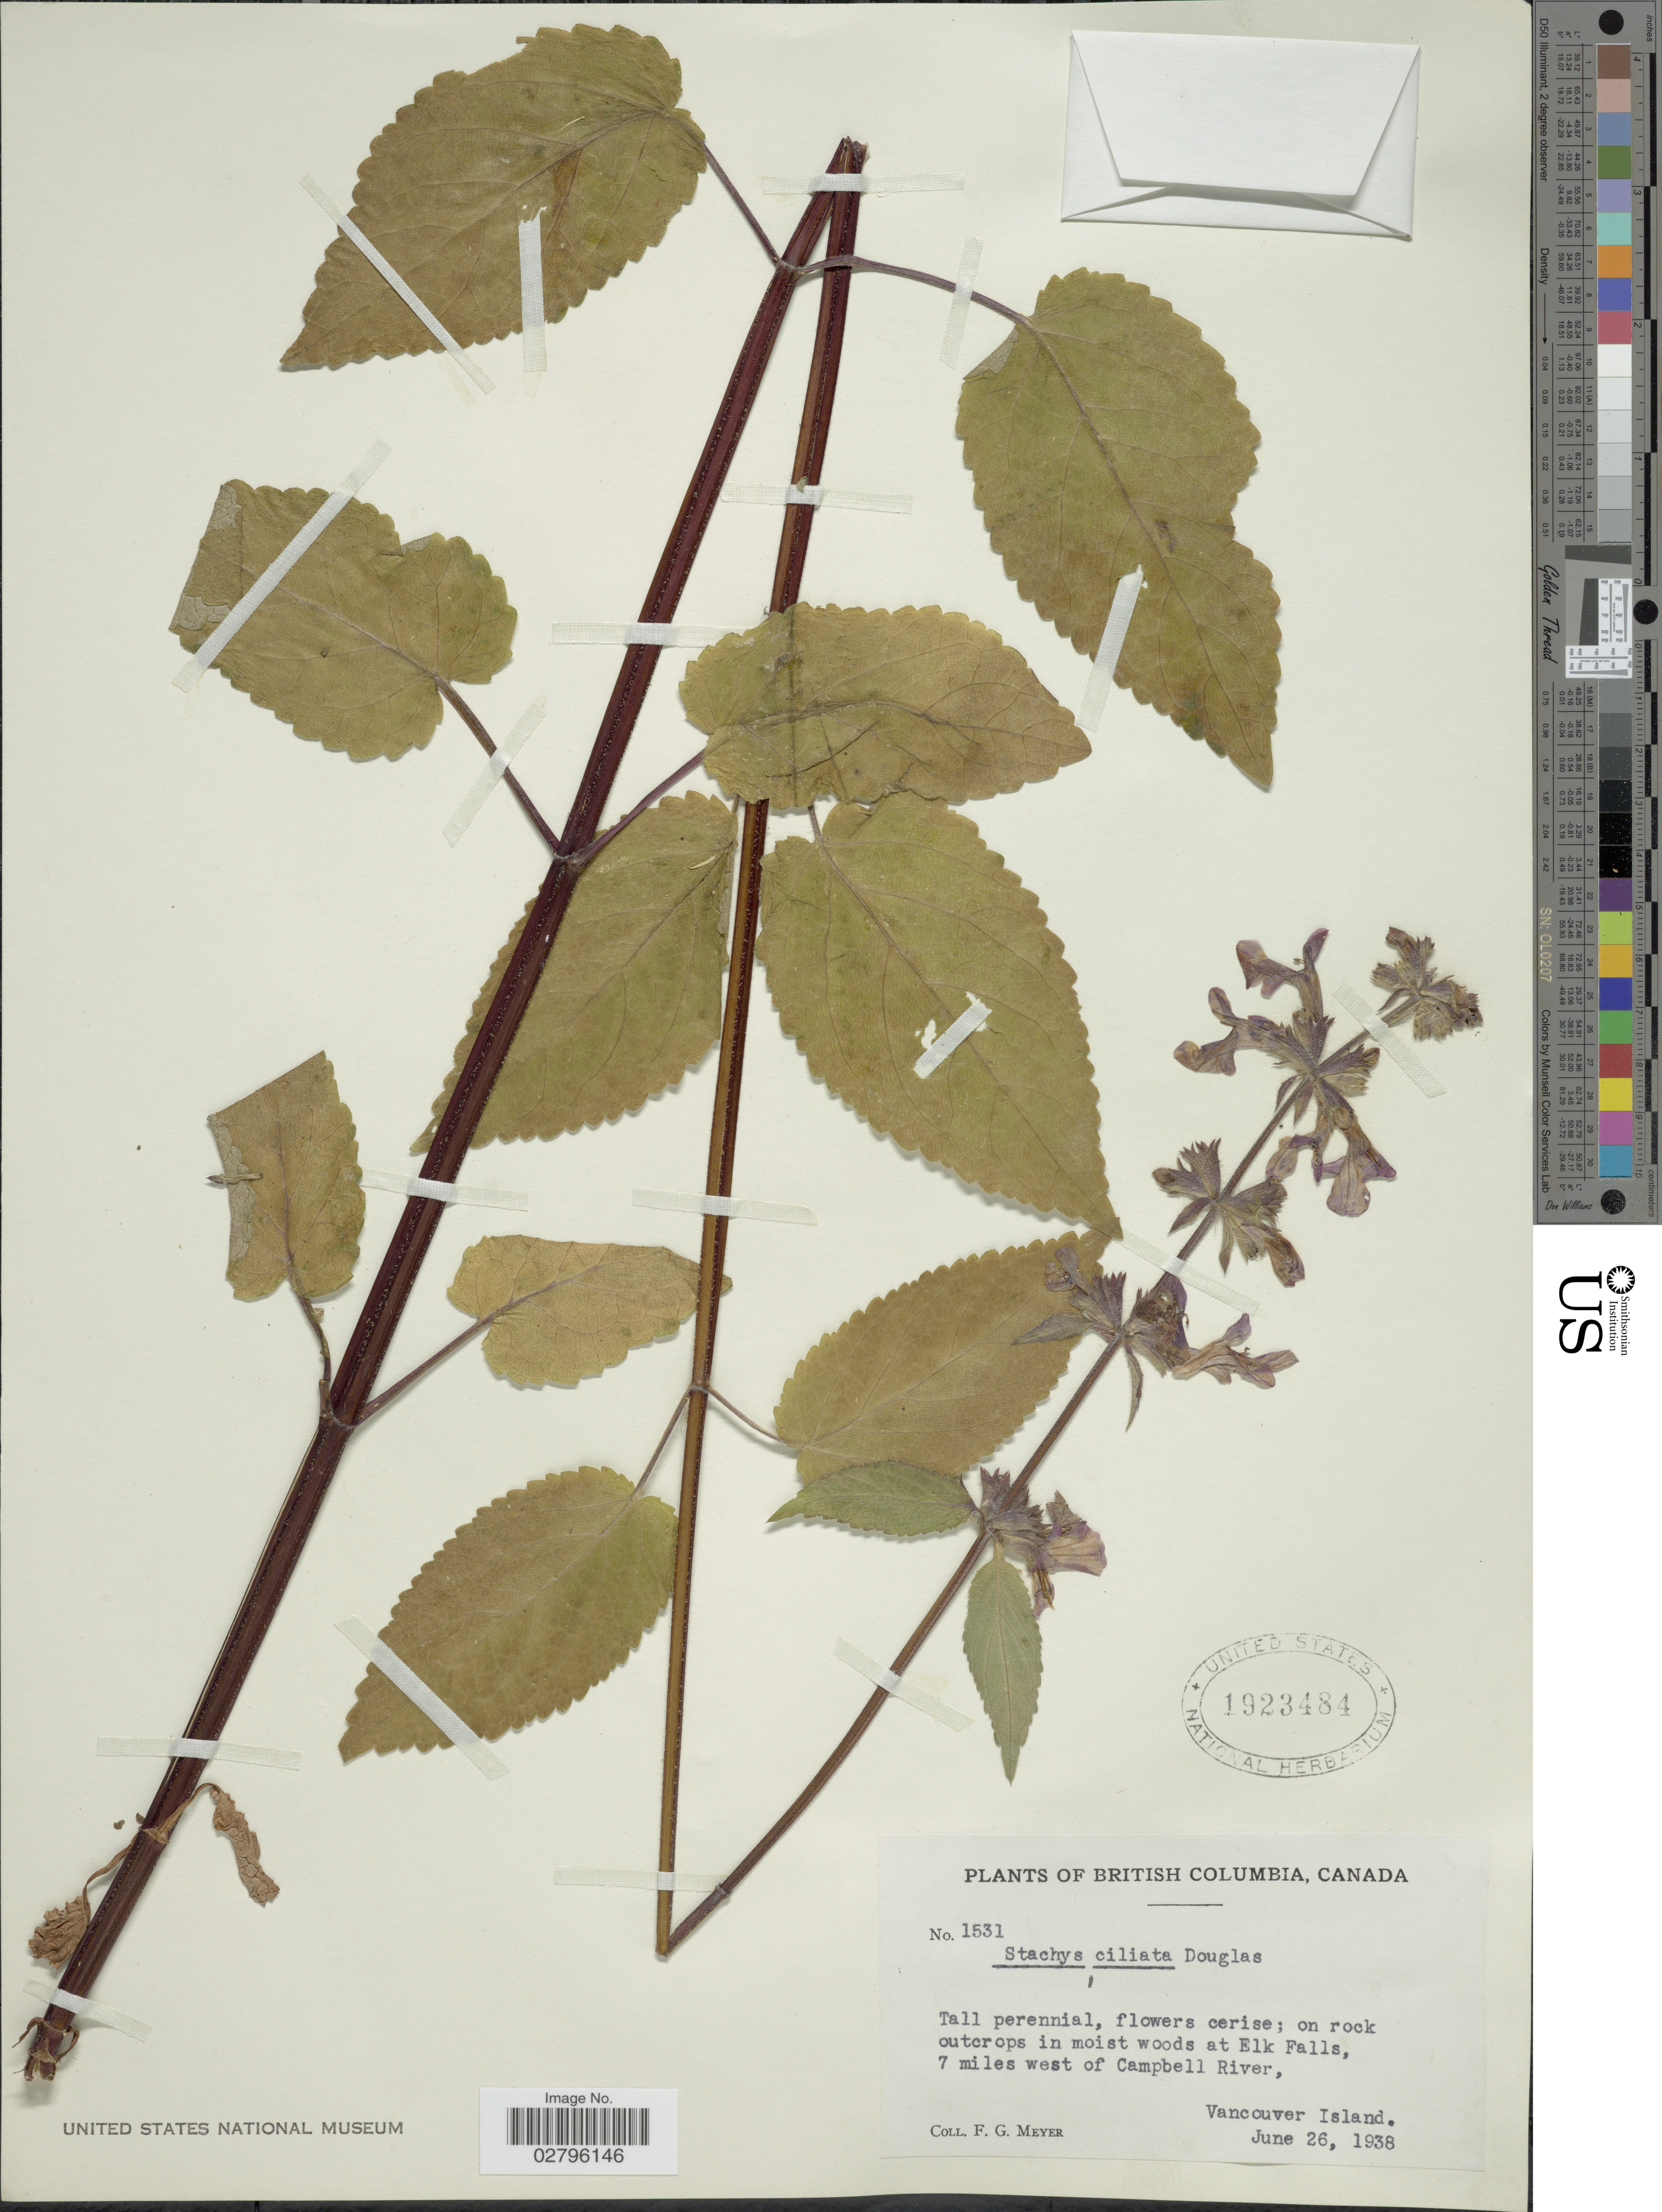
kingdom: Plantae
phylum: Tracheophyta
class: Magnoliopsida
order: Lamiales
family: Lamiaceae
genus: Stachys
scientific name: Stachys ciliata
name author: Douglas ex Benth.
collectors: F. G. Meyer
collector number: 1531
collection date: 1938-06-26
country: Canada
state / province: British Columbia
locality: On rock outcrops in moist woods at Elk Falls, 7 miles west of Campbell River, Vancouver Island.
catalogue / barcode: US 1923484